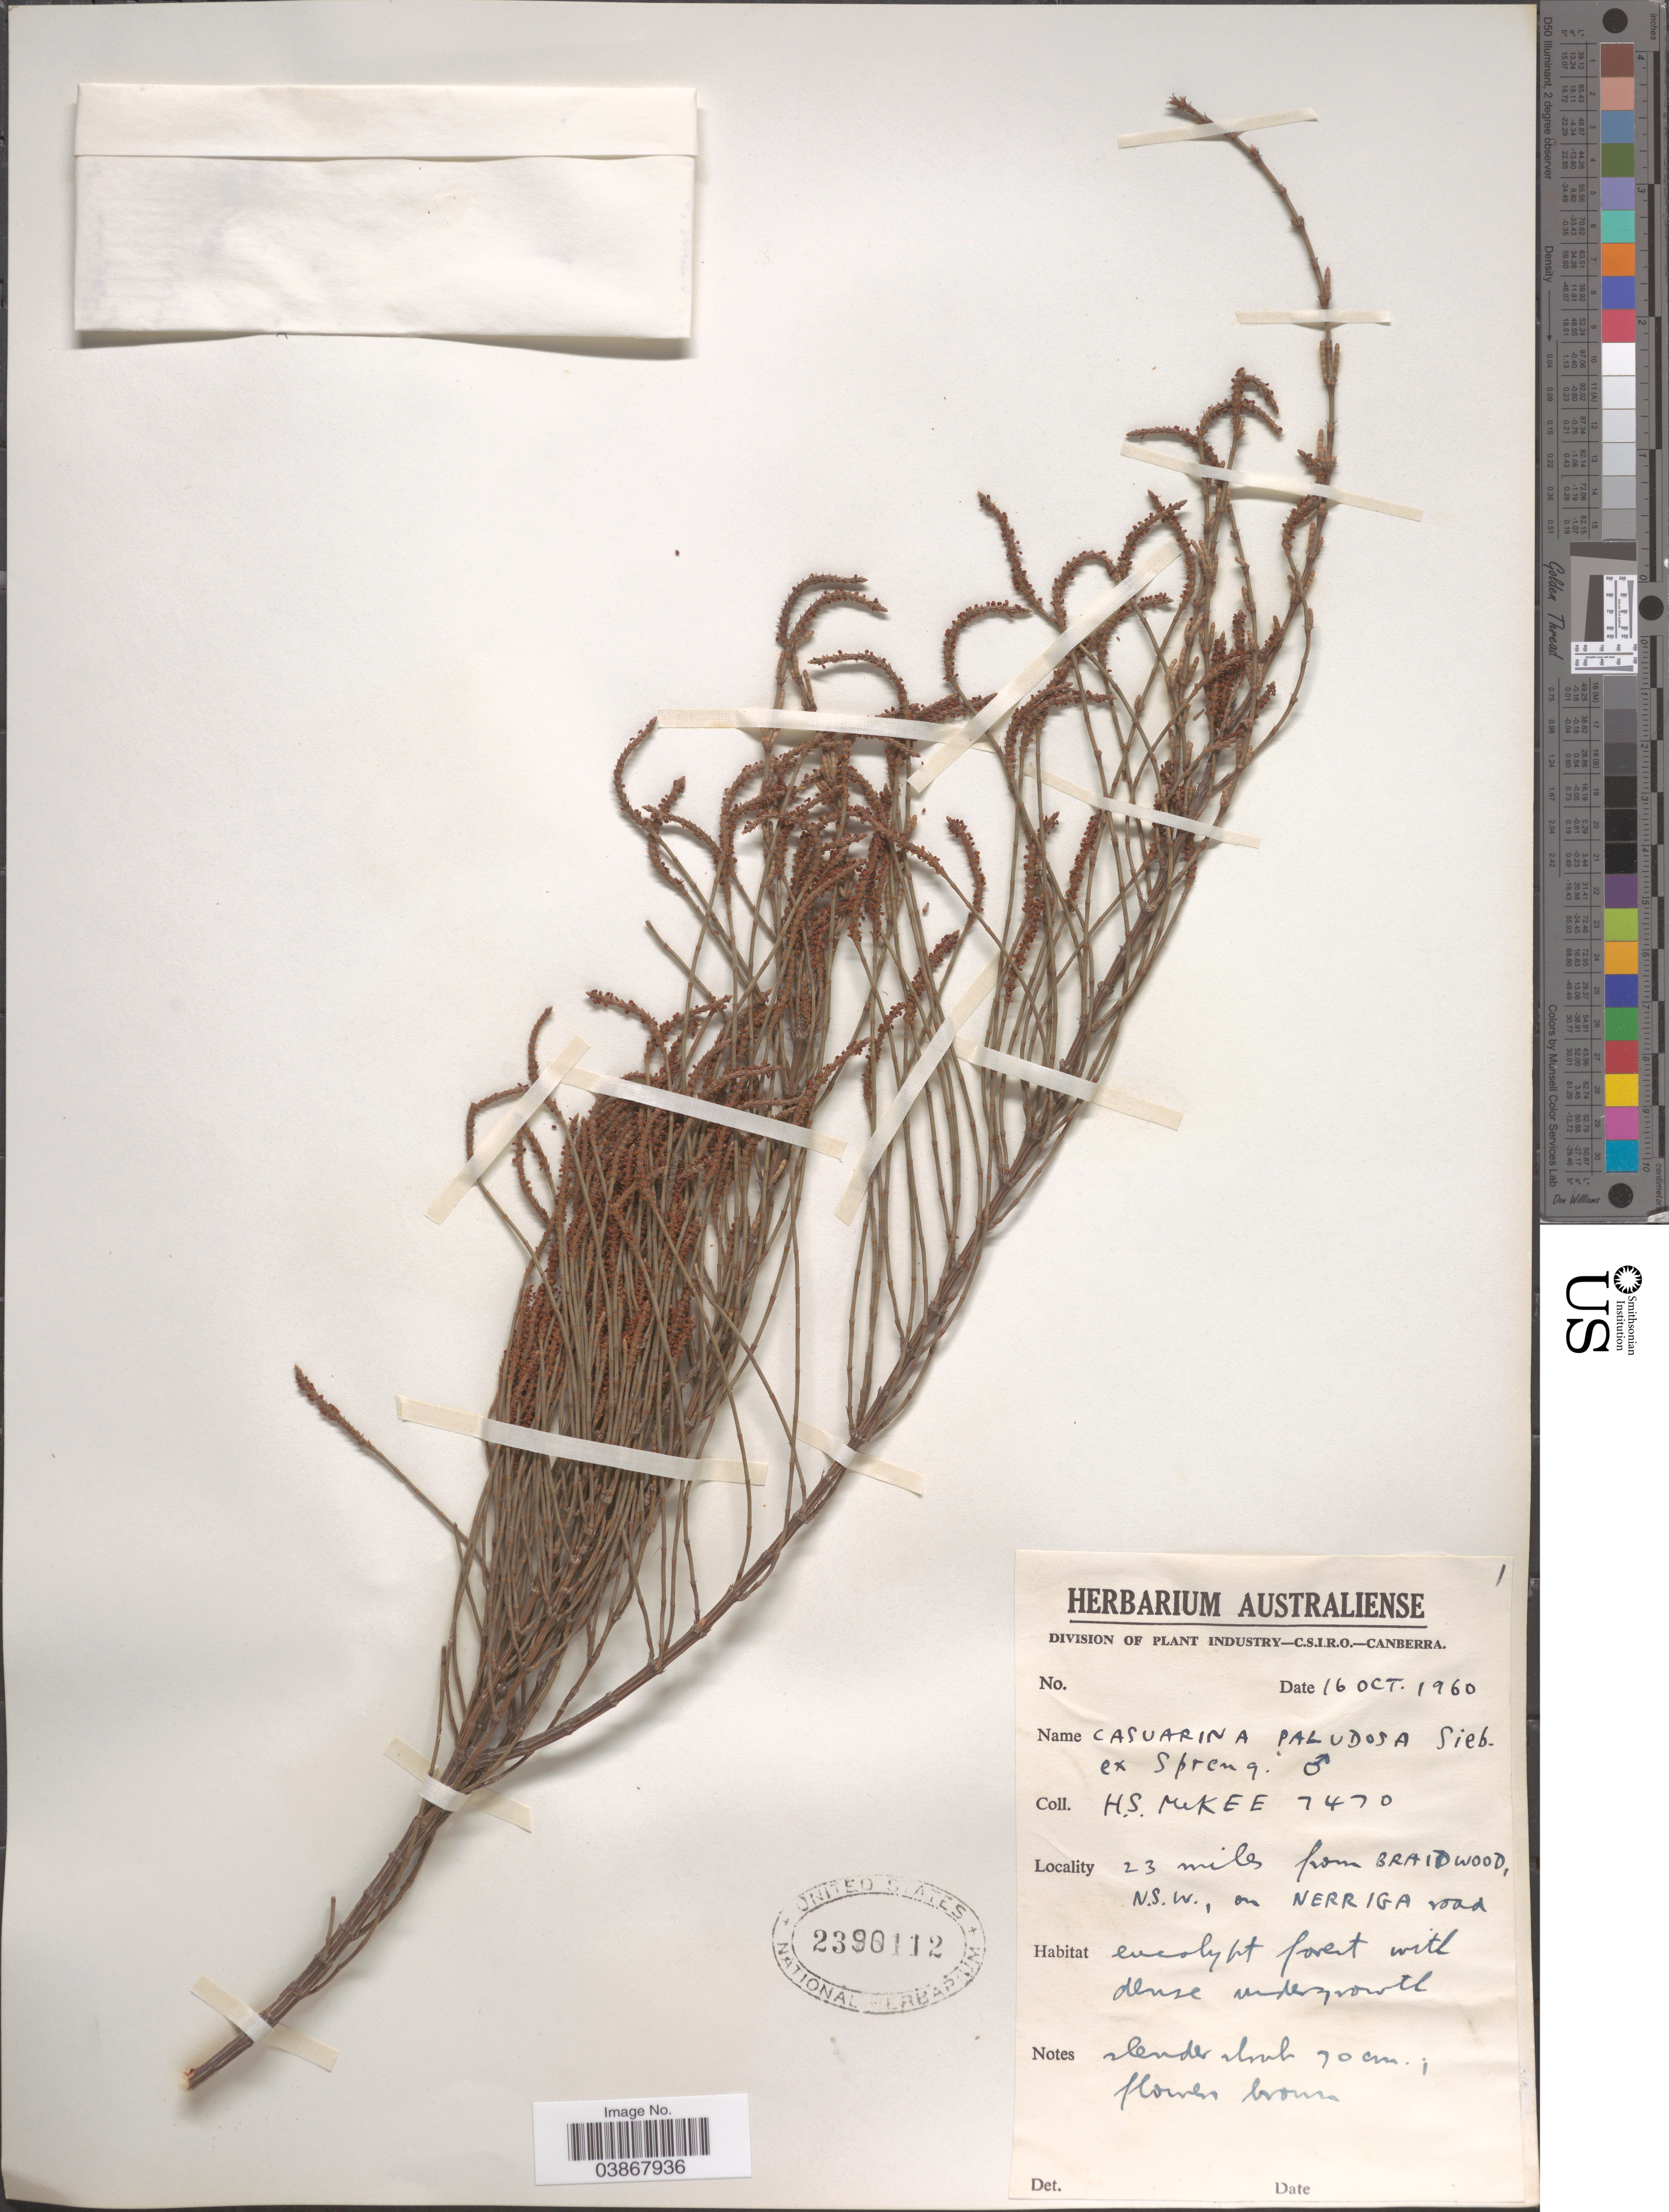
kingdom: Plantae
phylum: Tracheophyta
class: Magnoliopsida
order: Fagales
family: Casuarinaceae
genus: Casuarina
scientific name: Casuarina paludosa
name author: Sieber ex Spreng.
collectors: H. S. McKee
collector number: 7470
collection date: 1960-10-16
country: Australia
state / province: New South Wales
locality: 23 miles from Braidwood, on Nerriga road.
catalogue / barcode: US 2390112